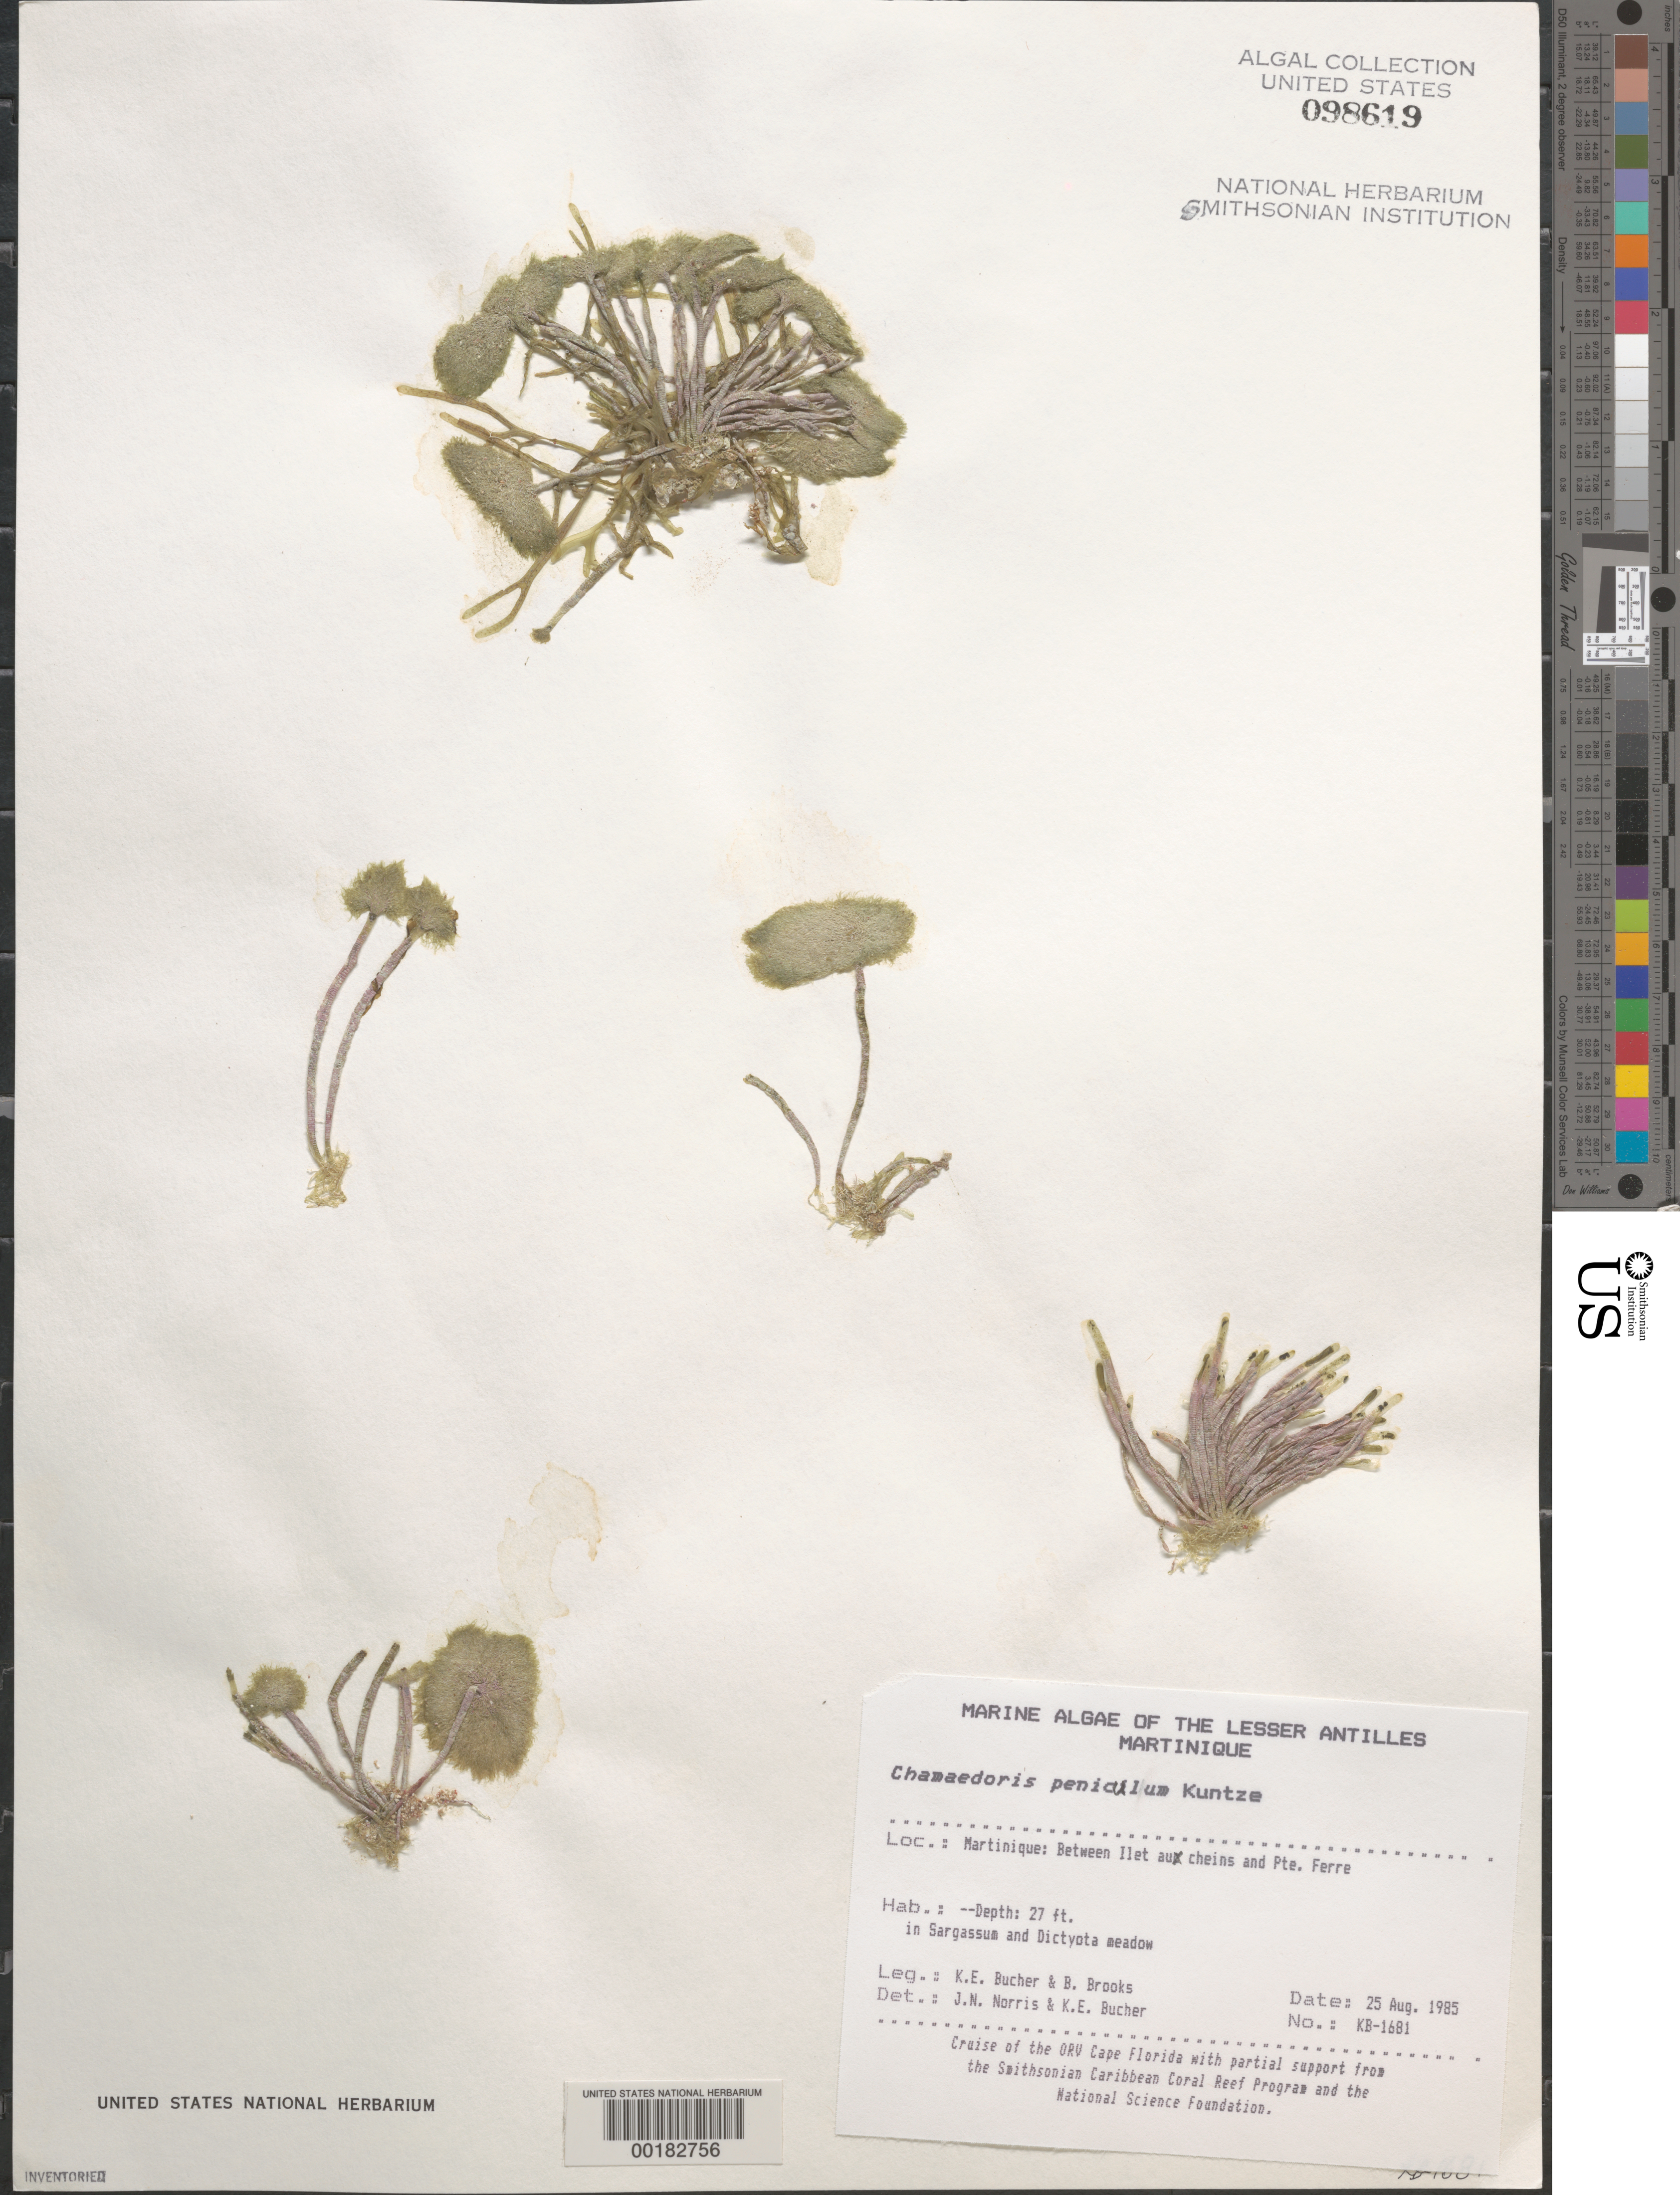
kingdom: Plantae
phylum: Chlorophyta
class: Ulvophyceae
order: Siphonocladales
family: Siphonocladaceae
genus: Chamaedoris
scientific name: Chamaedoris peniculum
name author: (J. Ellis & Sol.) Kuntze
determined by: Norris, J. N.; Bucher, K. E.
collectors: K. E. Bucher & B. Brooks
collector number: Kb-1681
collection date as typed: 25 Aug 1985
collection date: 1985-08-25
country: Martinique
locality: Between Ilet aux Cheins and Pointe Ferre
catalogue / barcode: US 98619